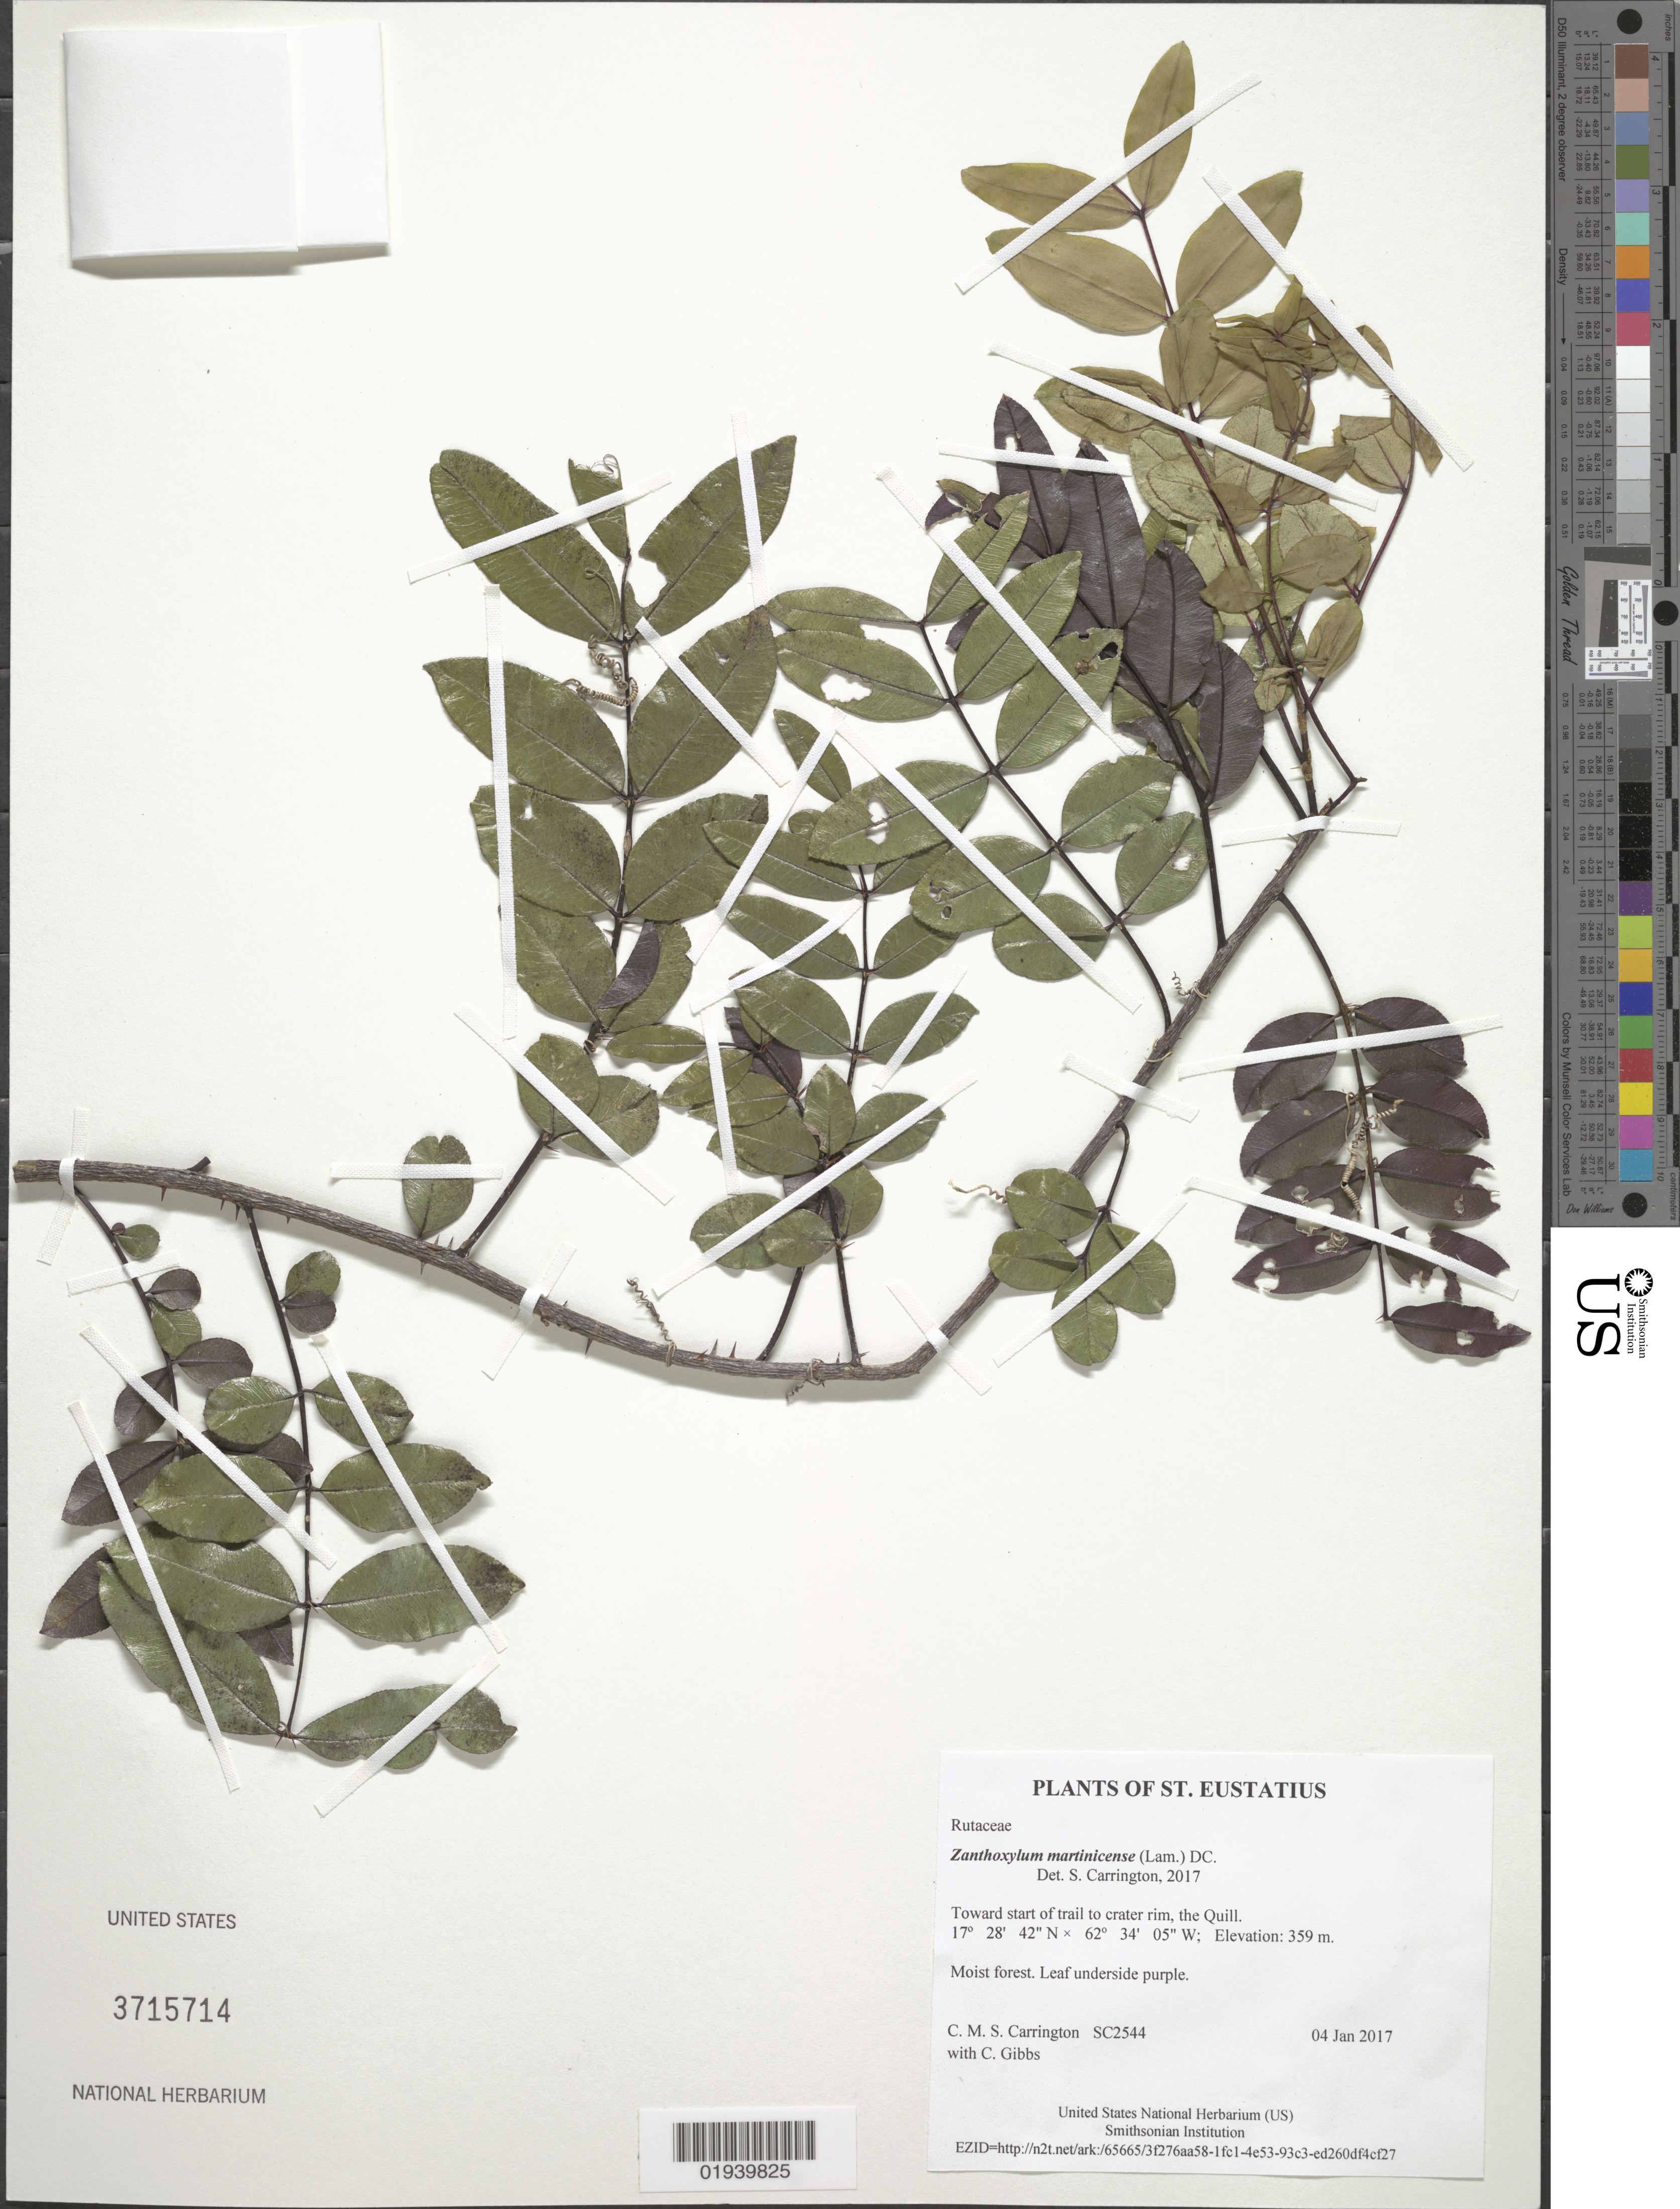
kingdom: Plantae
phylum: Tracheophyta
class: Magnoliopsida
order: Sapindales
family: Rutaceae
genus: Zanthoxylum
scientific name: Zanthoxylum punctatum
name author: Vahl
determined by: Heller, Thomas, (K), Royal Botanic Gardens, Kew (UNITED KINGDOM)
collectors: C. M. S. Carrington & C. Gibbs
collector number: SC2544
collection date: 2017-01-04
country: Netherlands Antilles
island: St. Eustatius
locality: Toward start of trail to crater rim, the Quill.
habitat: Moist forest.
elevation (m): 359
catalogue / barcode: US 3715714